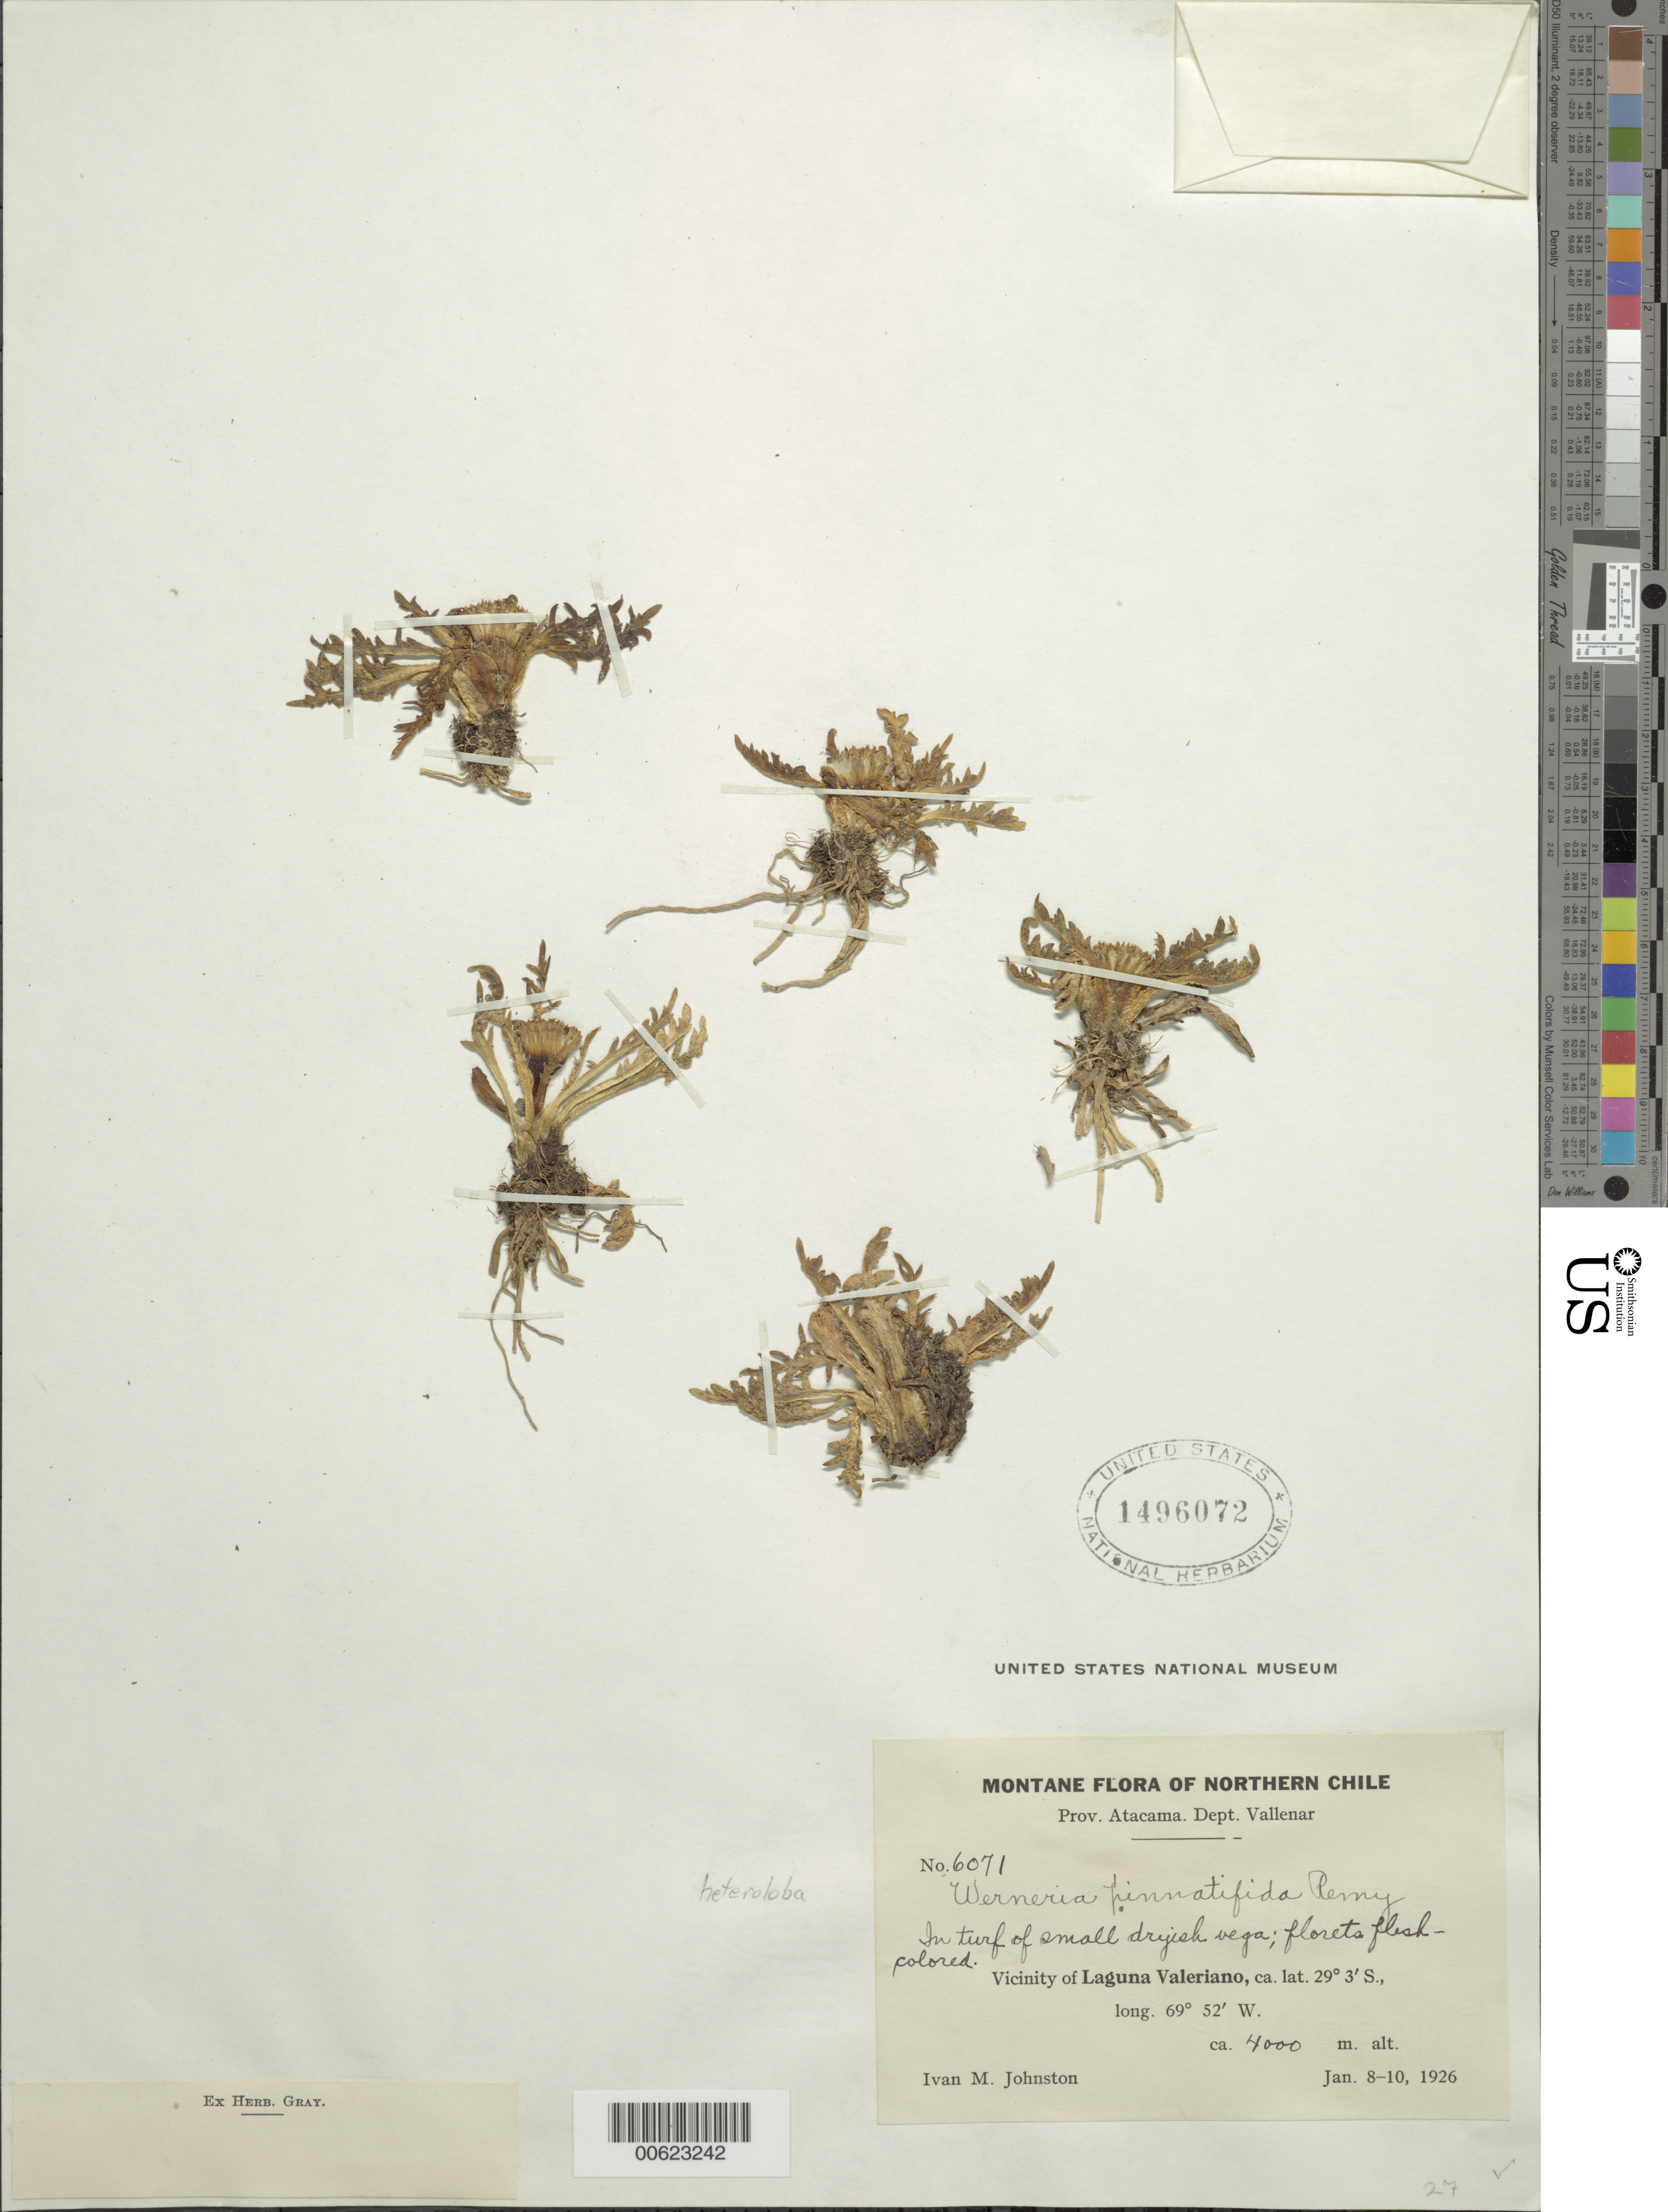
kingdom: Plantae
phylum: Tracheophyta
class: Magnoliopsida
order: Asterales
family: Asteraceae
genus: Werneria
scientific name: Werneria pinnatifidia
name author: J. Rémy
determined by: Calvo, Joel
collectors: I.M. Johnston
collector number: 6071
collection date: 1926-01-08/1926-01-10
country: Chile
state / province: Atacama (III)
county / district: Vallenar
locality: Laguna Valeriano vicinity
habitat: Turf of small dryish vegetation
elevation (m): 4000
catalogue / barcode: US 1496072